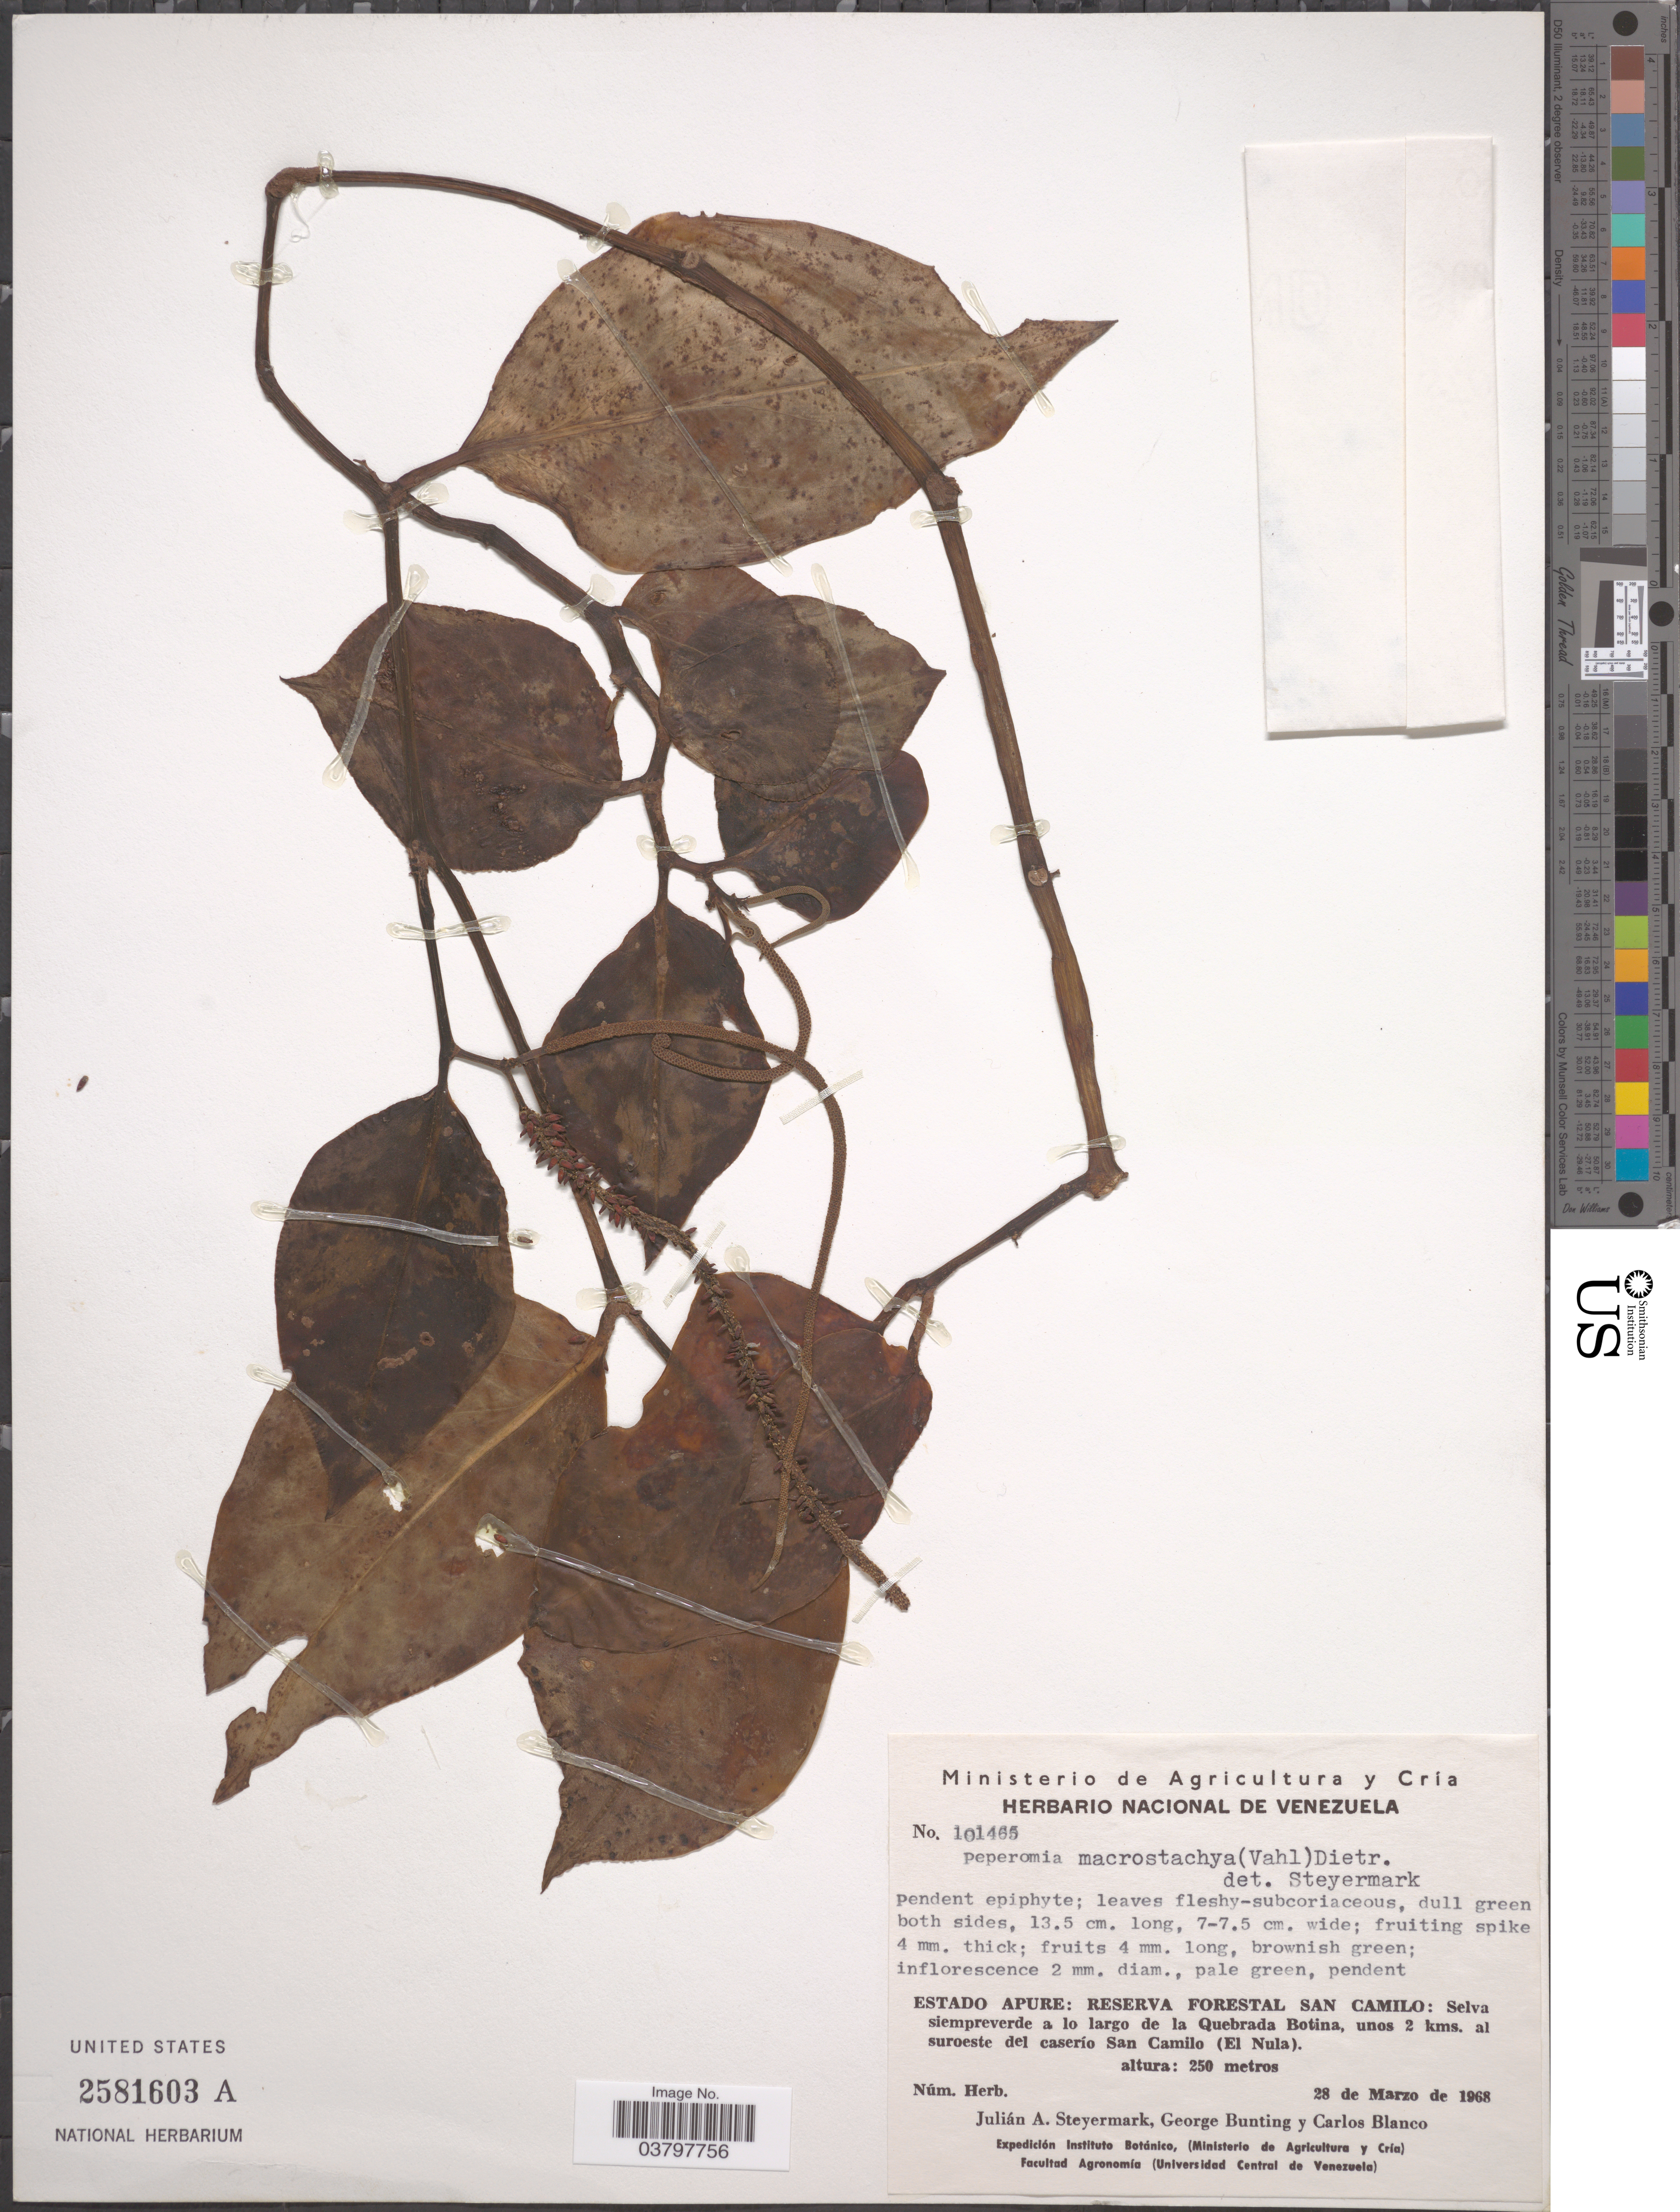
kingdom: Plantae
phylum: Tracheophyta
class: Magnoliopsida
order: Piperales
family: Piperaceae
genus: Peperomia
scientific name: Peperomia macrostachya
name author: (Vahl) A. Dietr.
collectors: J. Steyermark, G. S. Bunting & C. Blanco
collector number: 101465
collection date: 1968-03-28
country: Venezuela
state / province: Apure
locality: Estado Apure: Reserva Forestal San Camilo: Selva siempreverde a lo largo de la Quebrada Botina, unos 2 kms. al suroeste del caserío San Camilo (El Nula).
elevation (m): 250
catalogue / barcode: US 2581603A